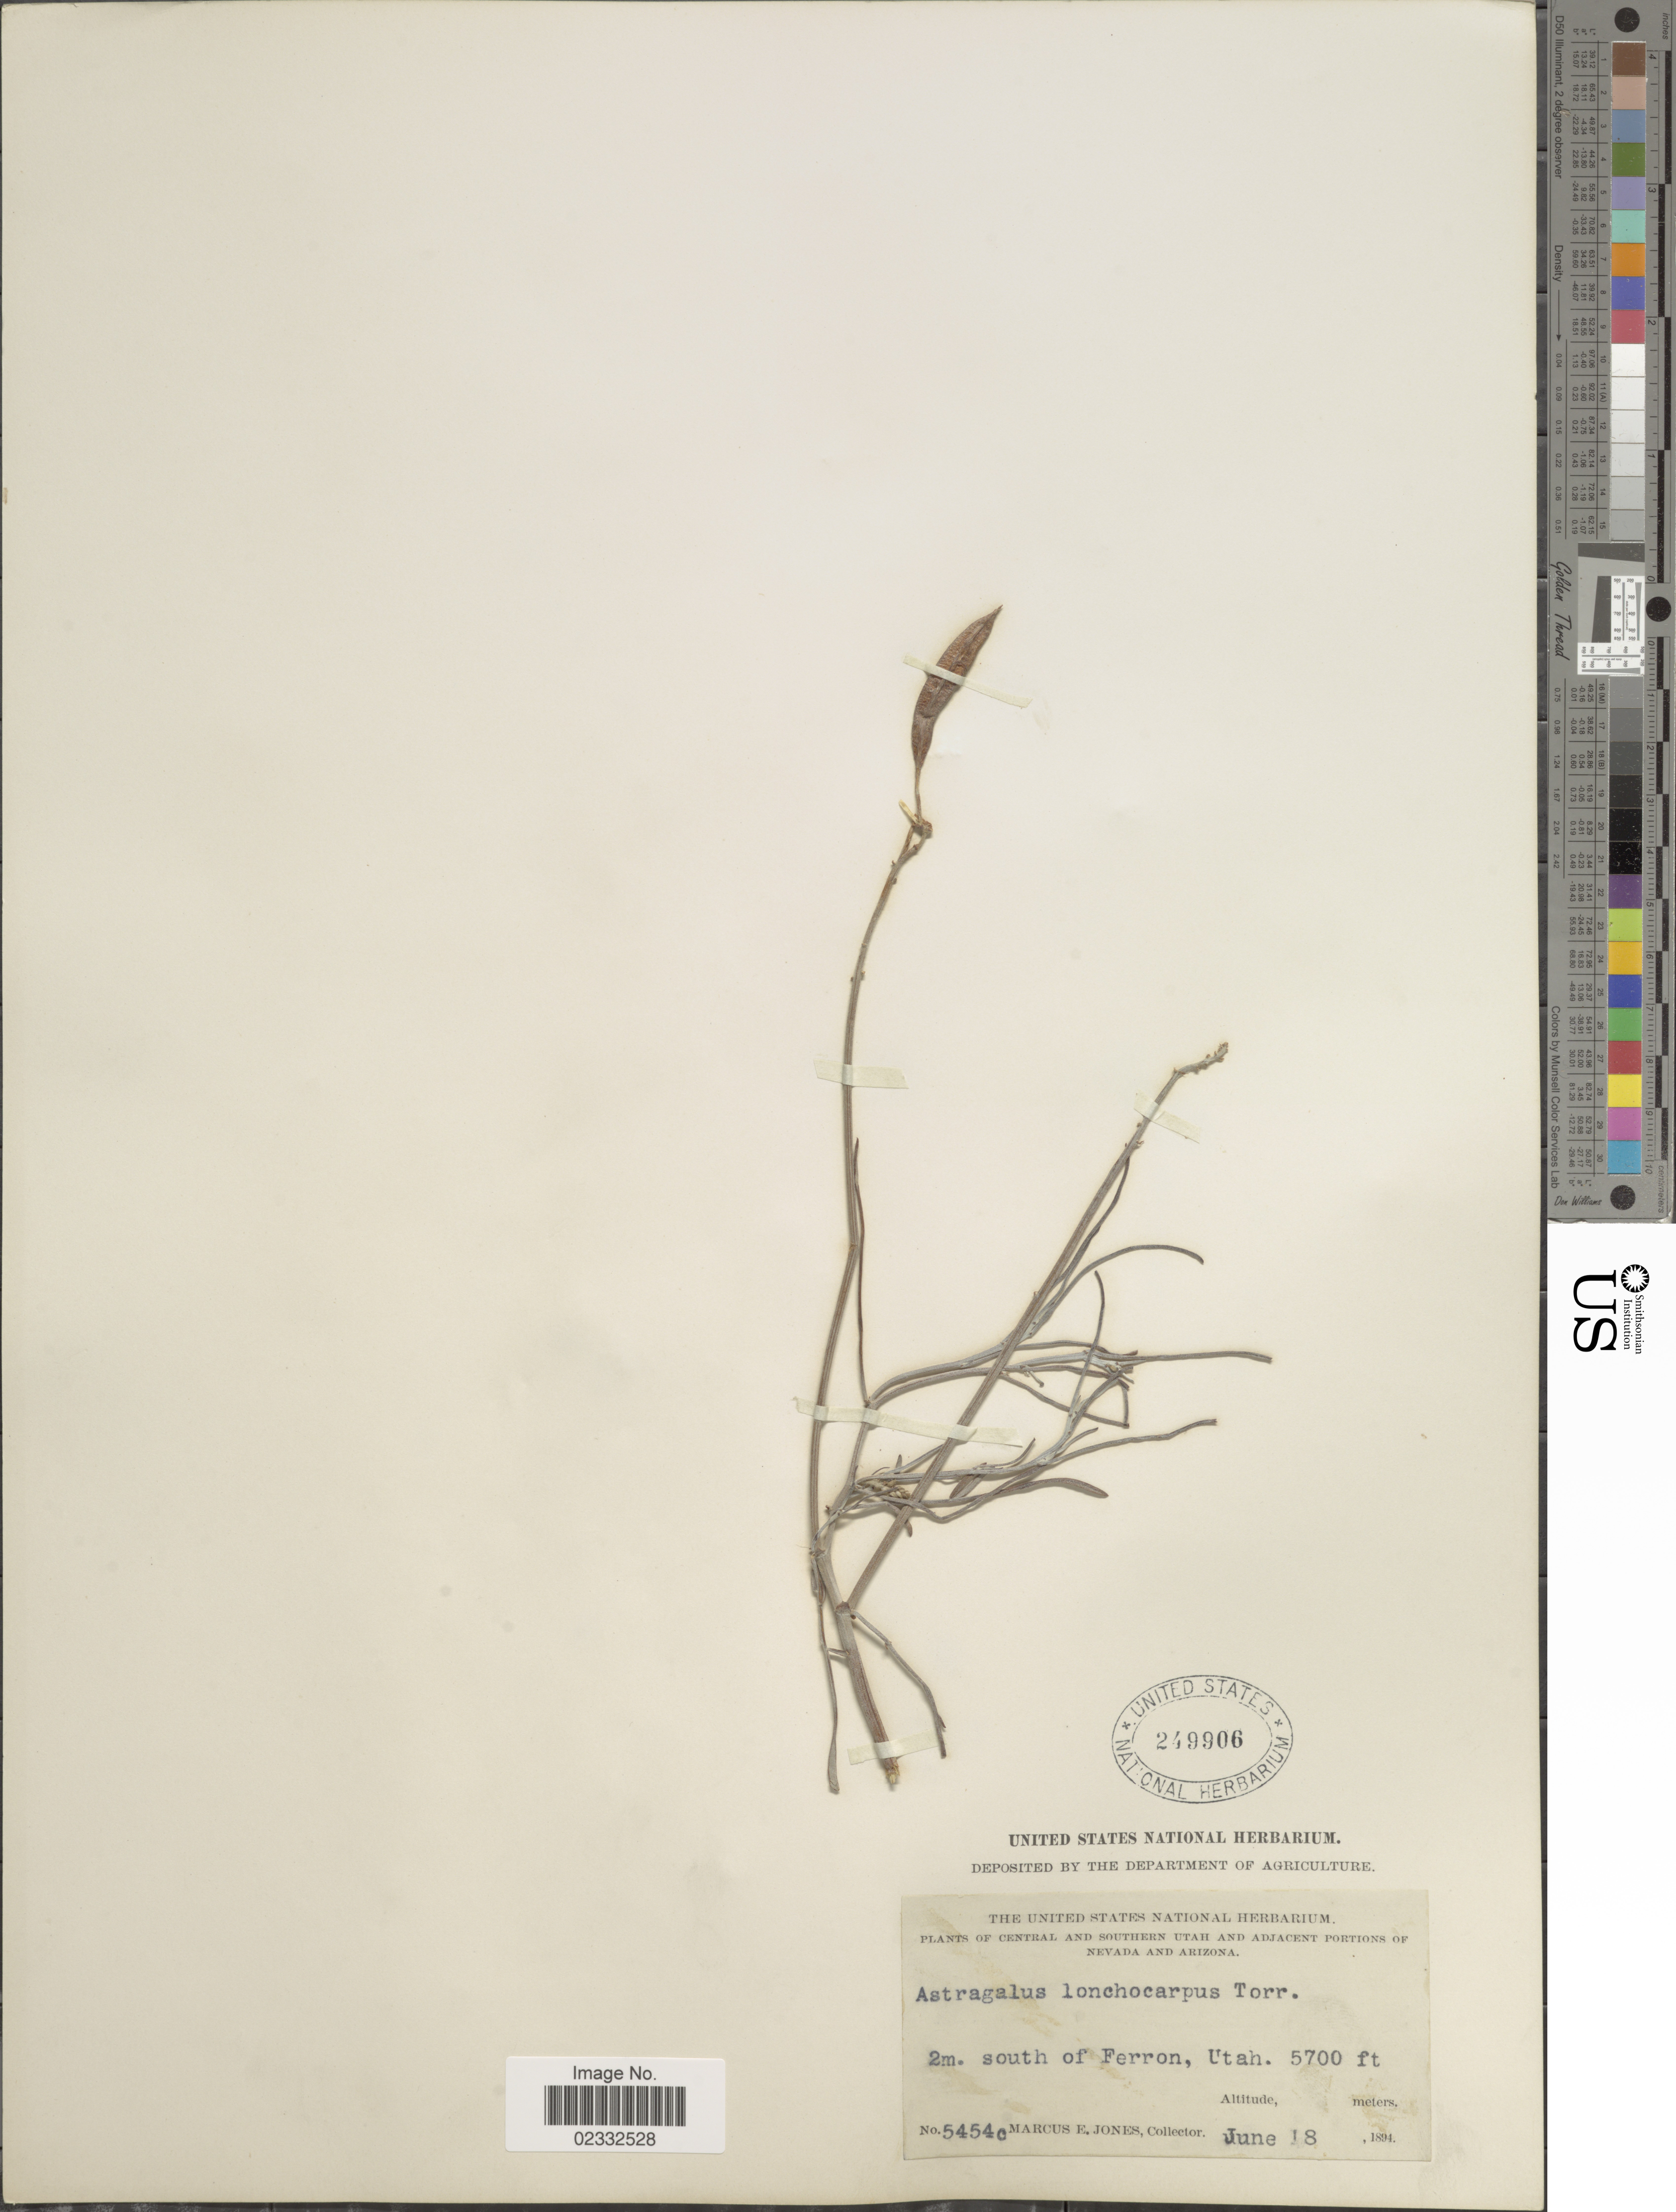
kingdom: Plantae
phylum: Tracheophyta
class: Magnoliopsida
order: Fabales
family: Fabaceae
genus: Astragalus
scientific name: Astragalus lonchocarpus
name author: Torr.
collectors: M. E. Jones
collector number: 5454c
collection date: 1894-06-18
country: United States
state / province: Utah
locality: Central and southern Utah. 2m. south of Ferron, Utah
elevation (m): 1737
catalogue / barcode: US 249906